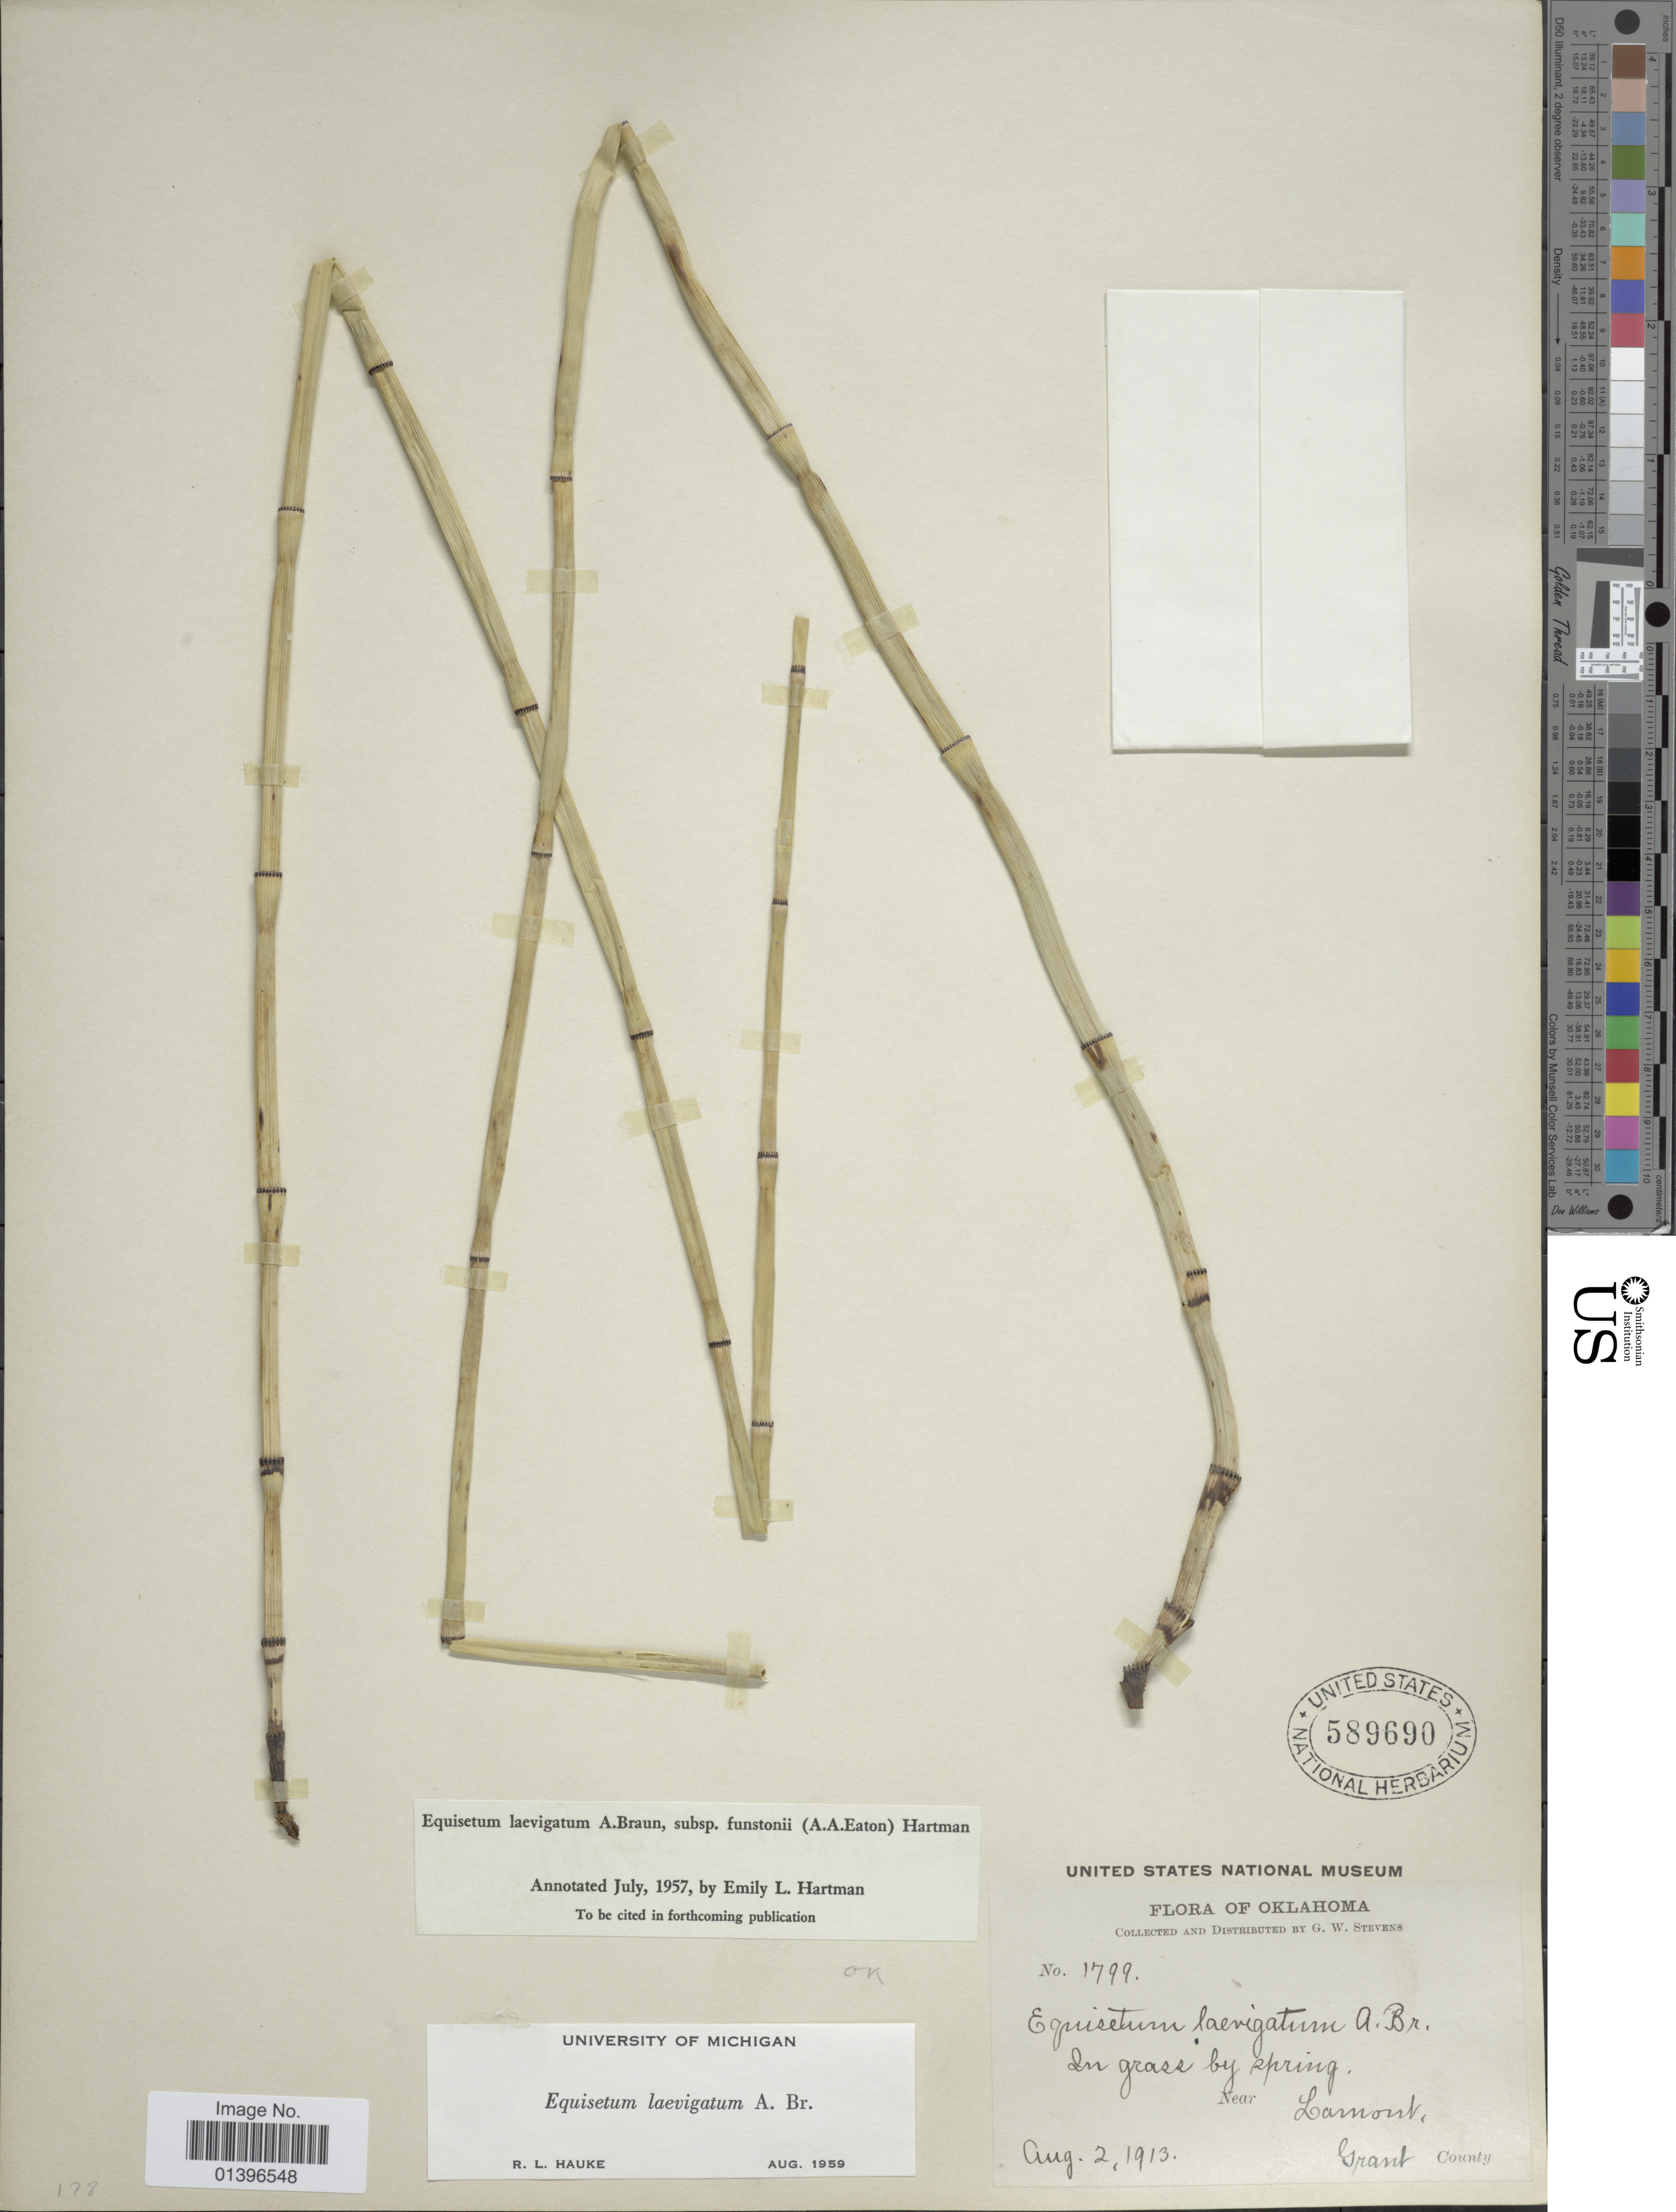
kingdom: Plantae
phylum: Tracheophyta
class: Polypodiopsida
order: Equisetales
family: Equisetaceae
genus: Equisetum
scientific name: Equisetum laevigatum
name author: A. Braun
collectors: G. W. Stevens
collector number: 1799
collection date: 1913-08-02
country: United States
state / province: Oklahoma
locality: In grass by spring near Lamont, Grant County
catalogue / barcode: US 589690